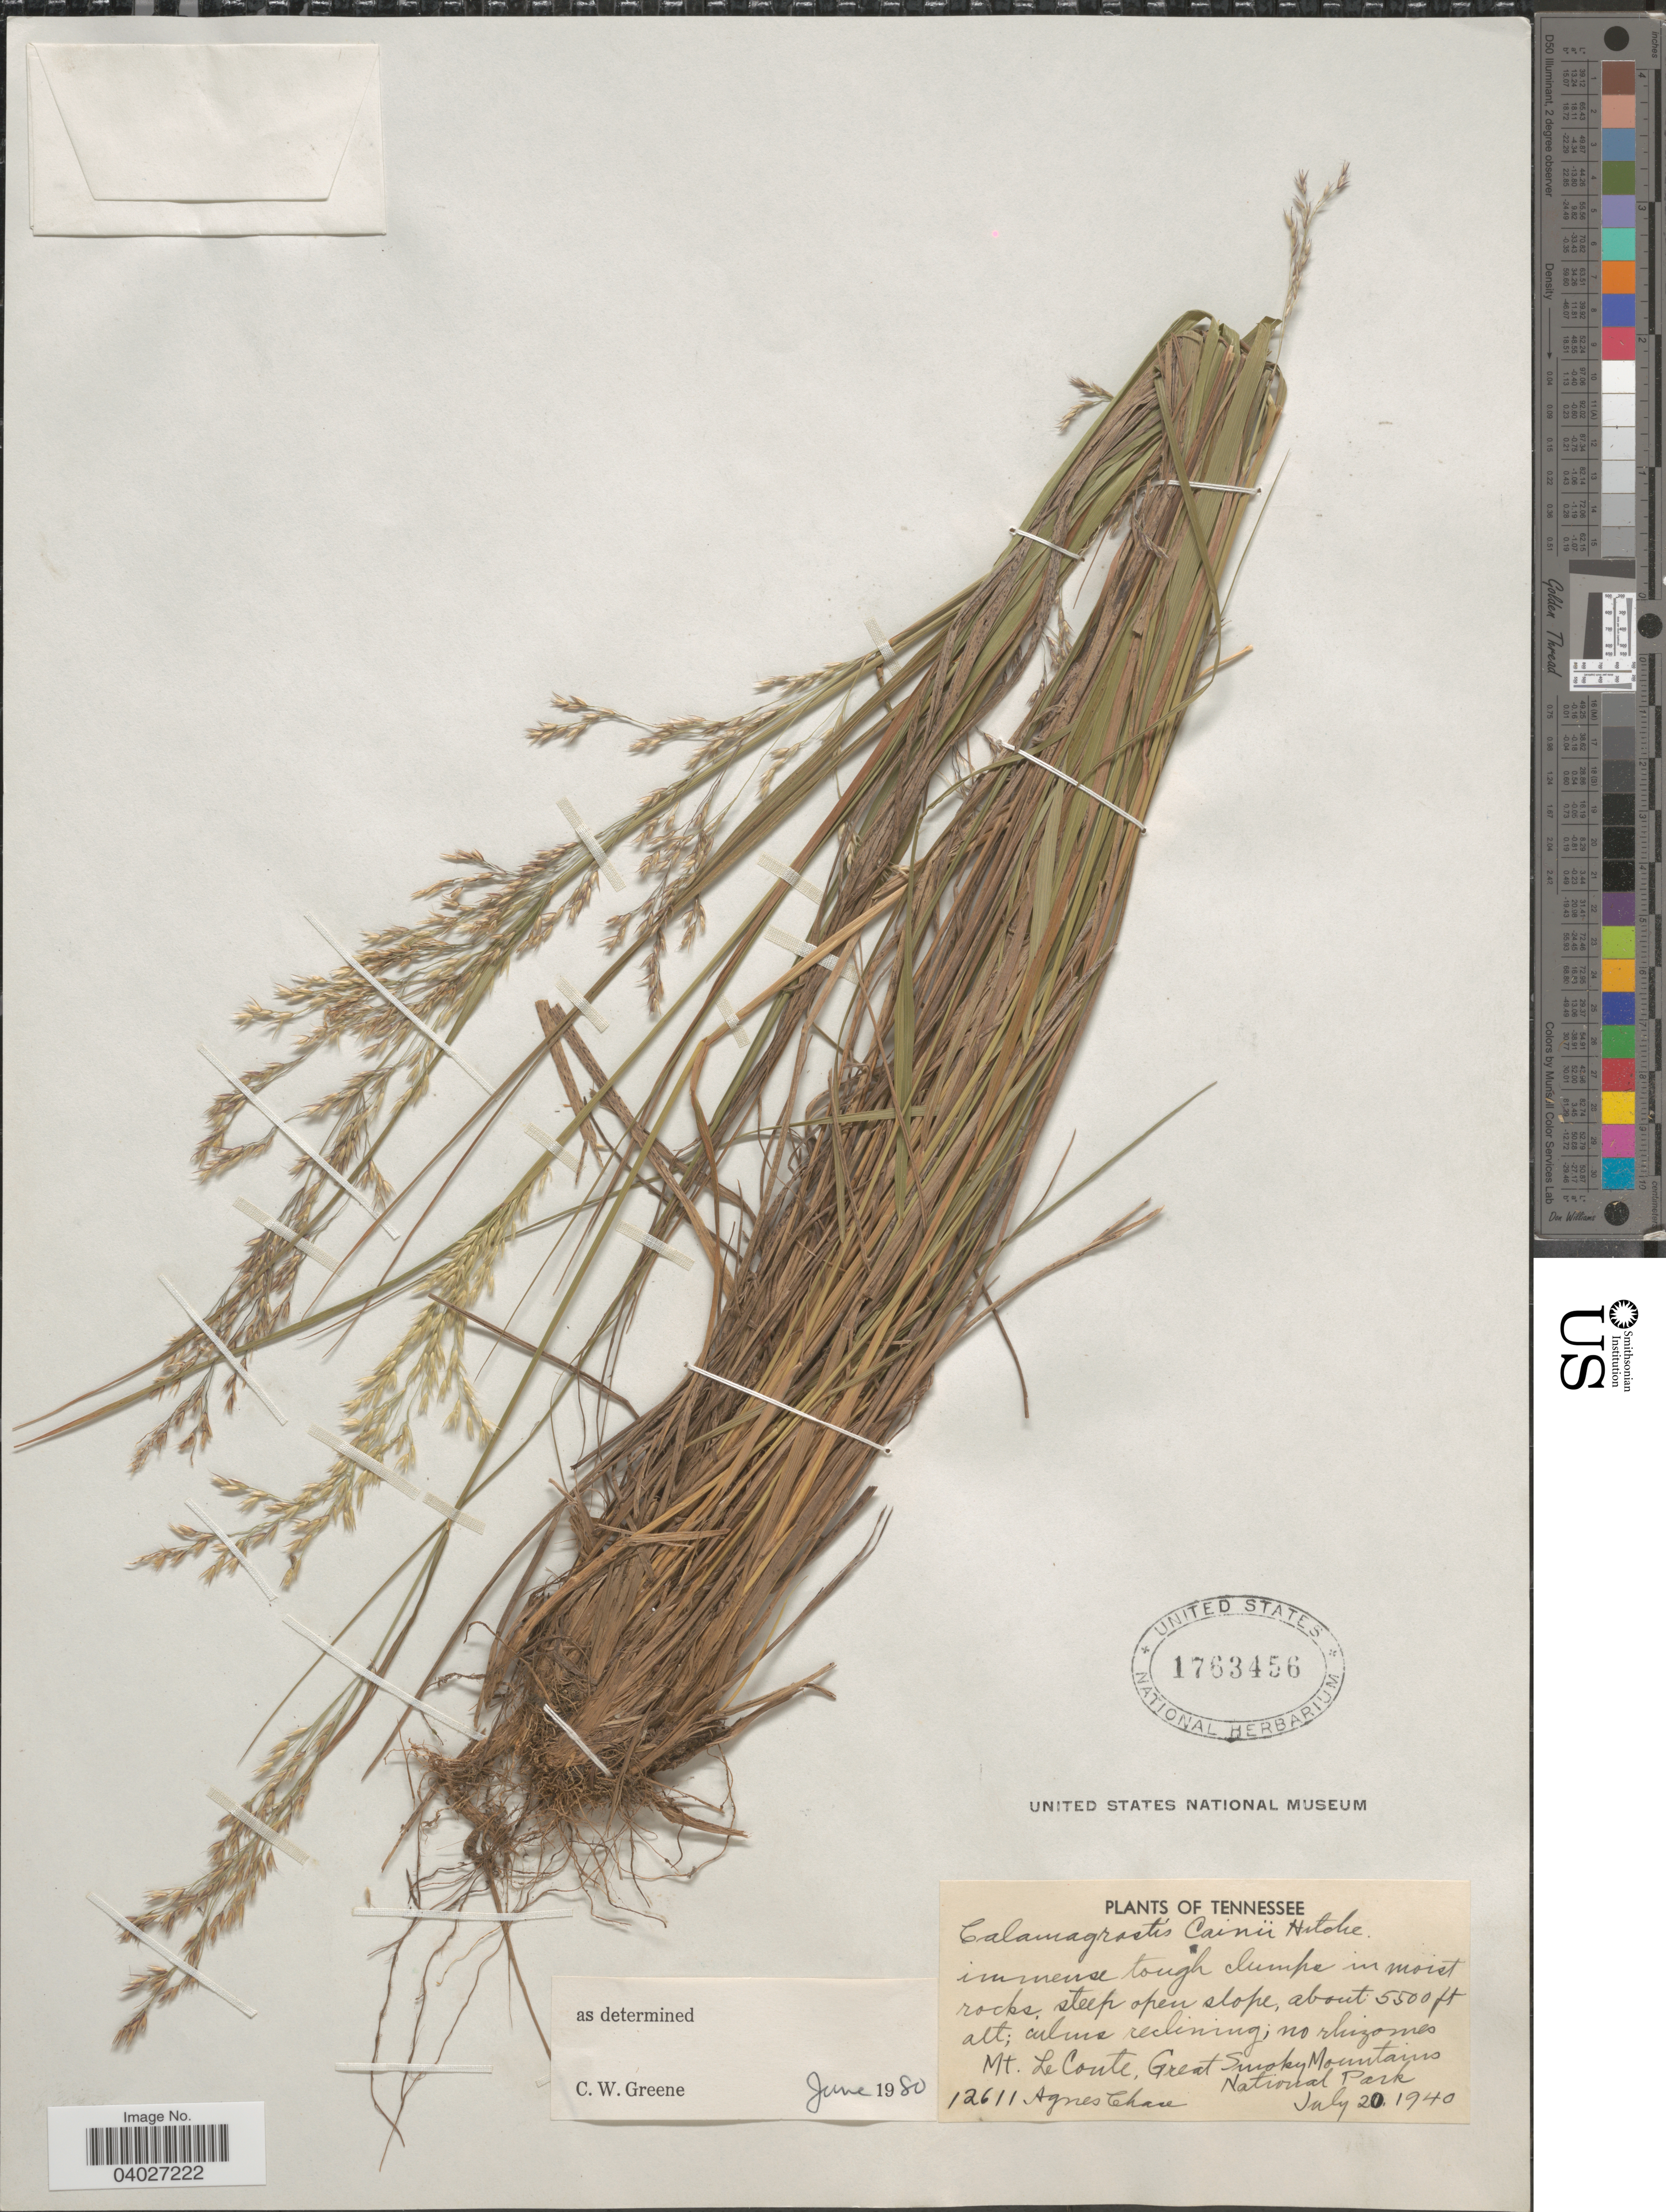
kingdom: Plantae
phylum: Tracheophyta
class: Liliopsida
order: Poales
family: Poaceae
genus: Calamagrostis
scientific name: Calamagrostis cainii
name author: Hitchc.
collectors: A. Chase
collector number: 12611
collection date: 1940-07-20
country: United States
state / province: Tennessee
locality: Mt. LeConte, Great Smoky Mountains National Park.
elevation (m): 1676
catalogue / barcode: US 1763456